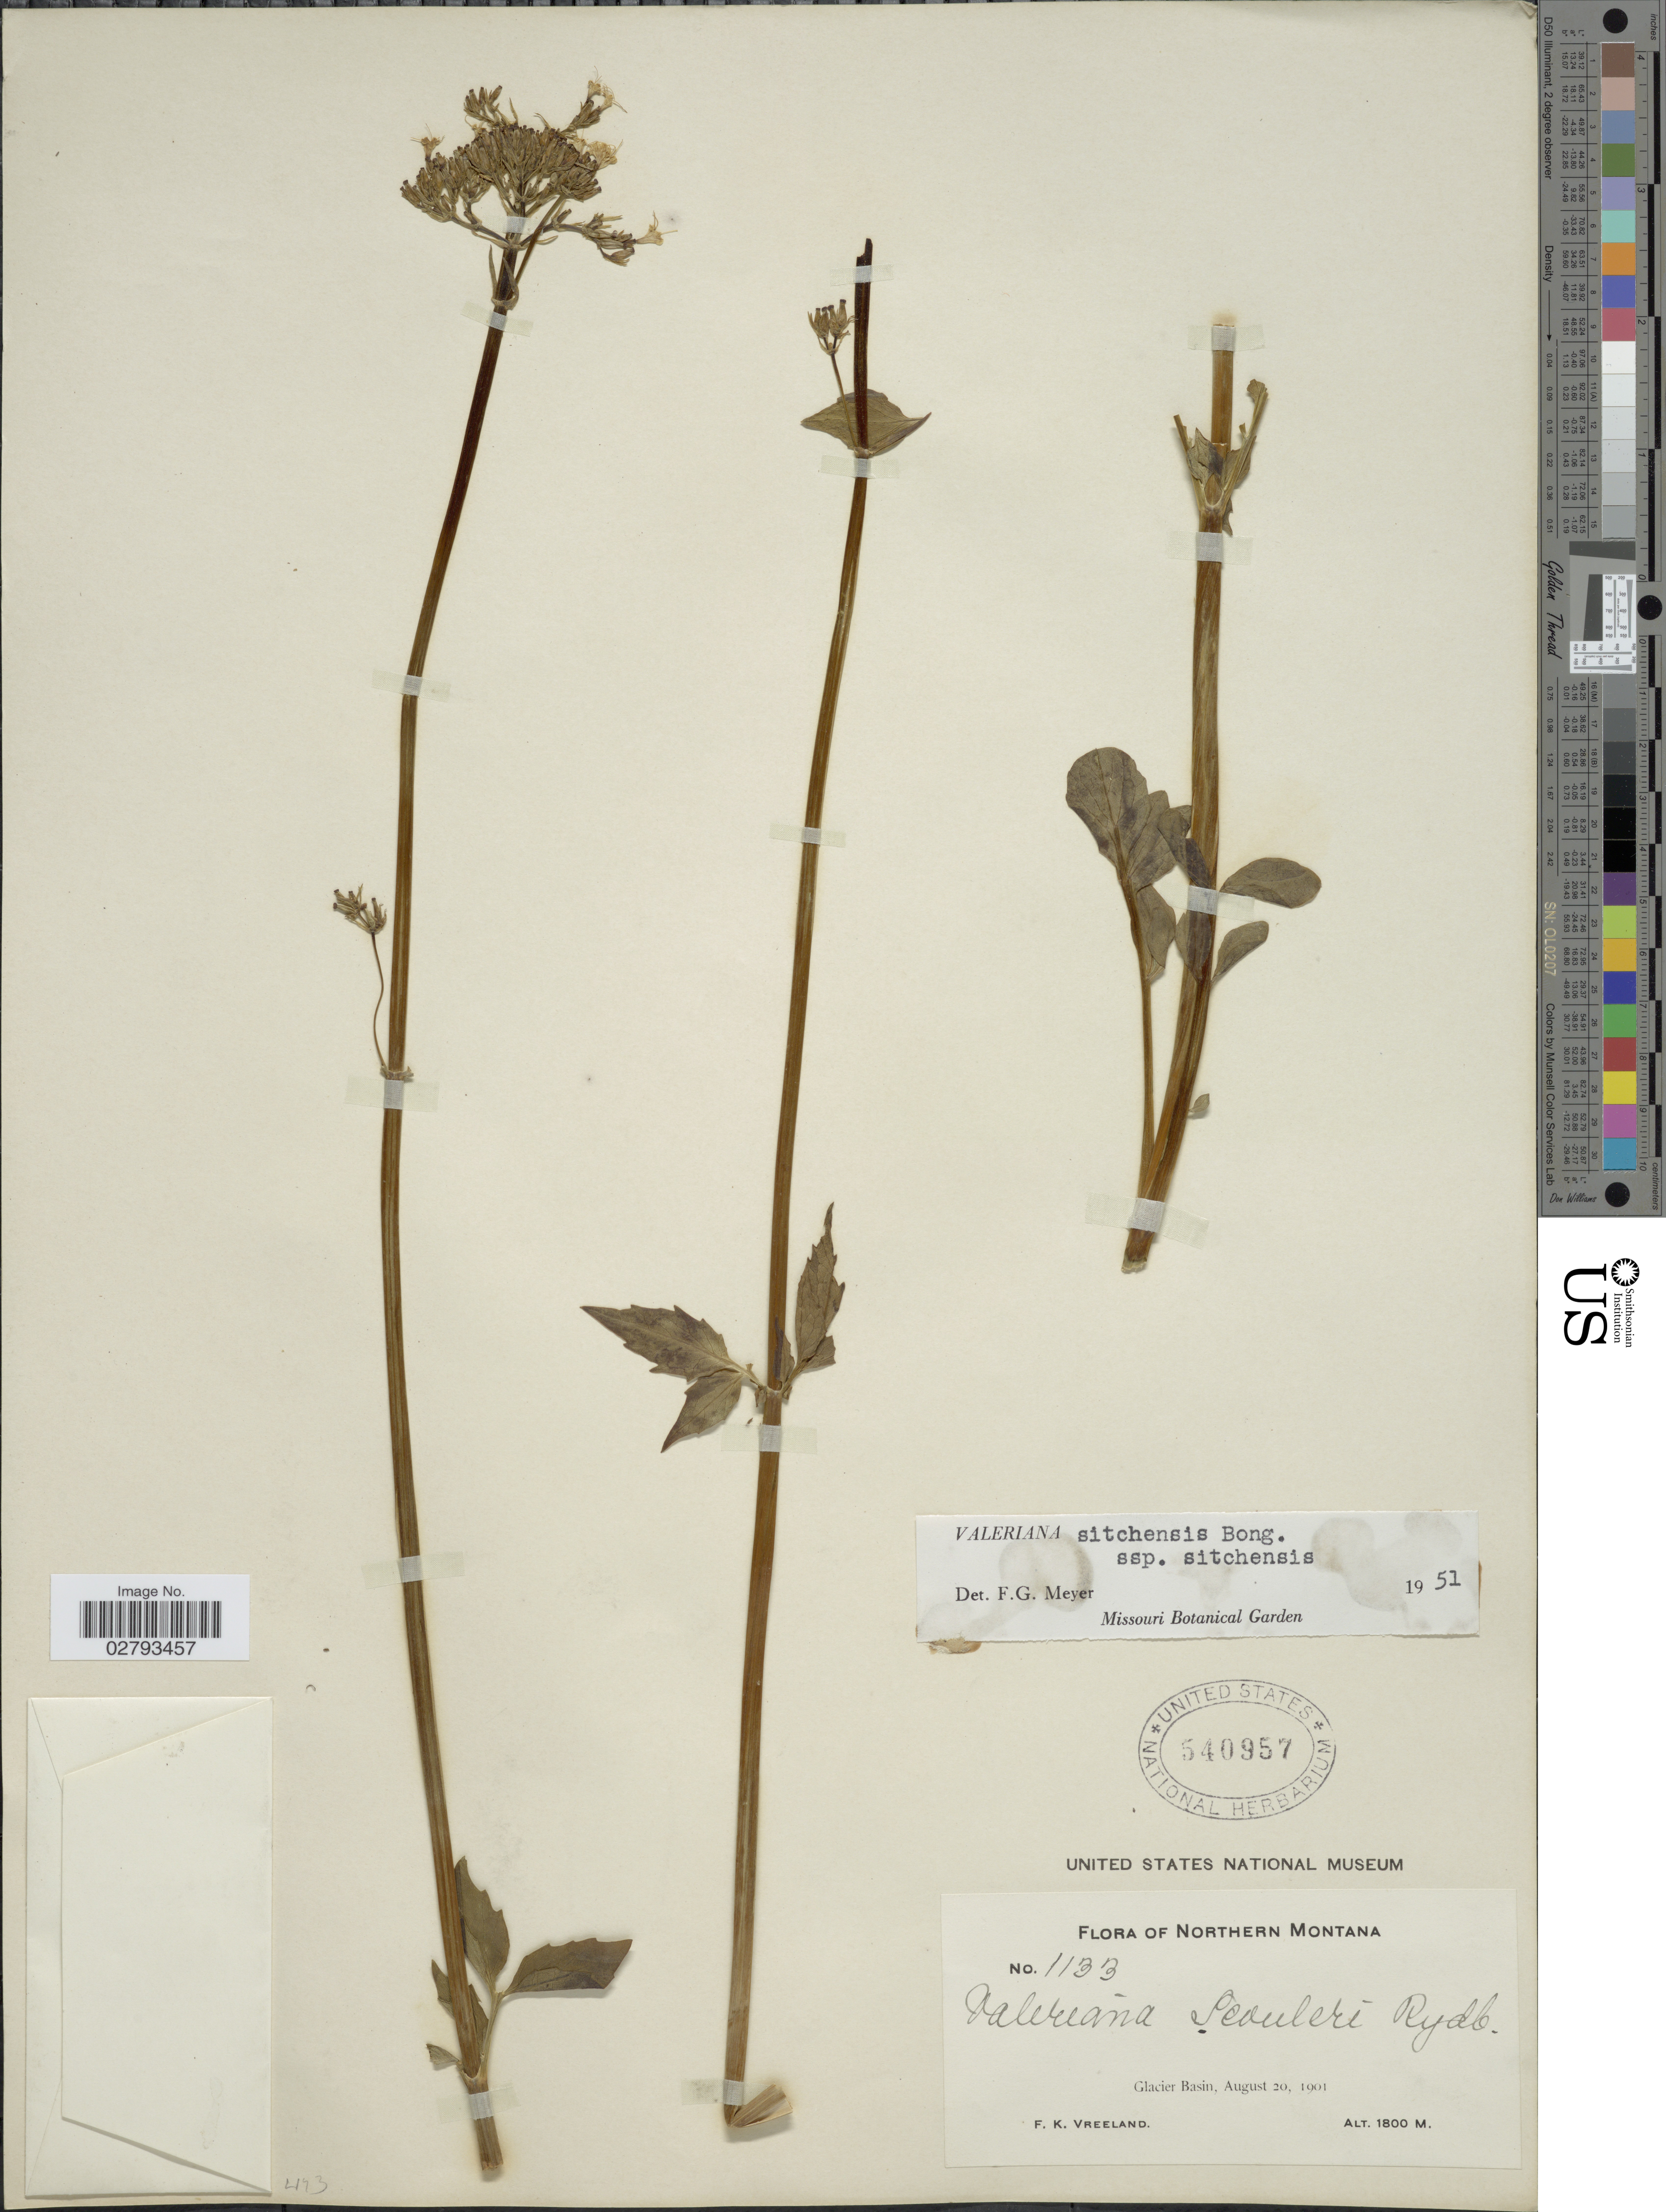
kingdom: Plantae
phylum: Tracheophyta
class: Magnoliopsida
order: Dipsacales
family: Caprifoliaceae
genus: Valeriana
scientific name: Valeriana sitchensis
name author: Bong.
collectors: F. Vreeland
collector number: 1133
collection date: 1901-08-20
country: United States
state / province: Montana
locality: Northern Montana. Glacier Basin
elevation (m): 1800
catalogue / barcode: US 540957